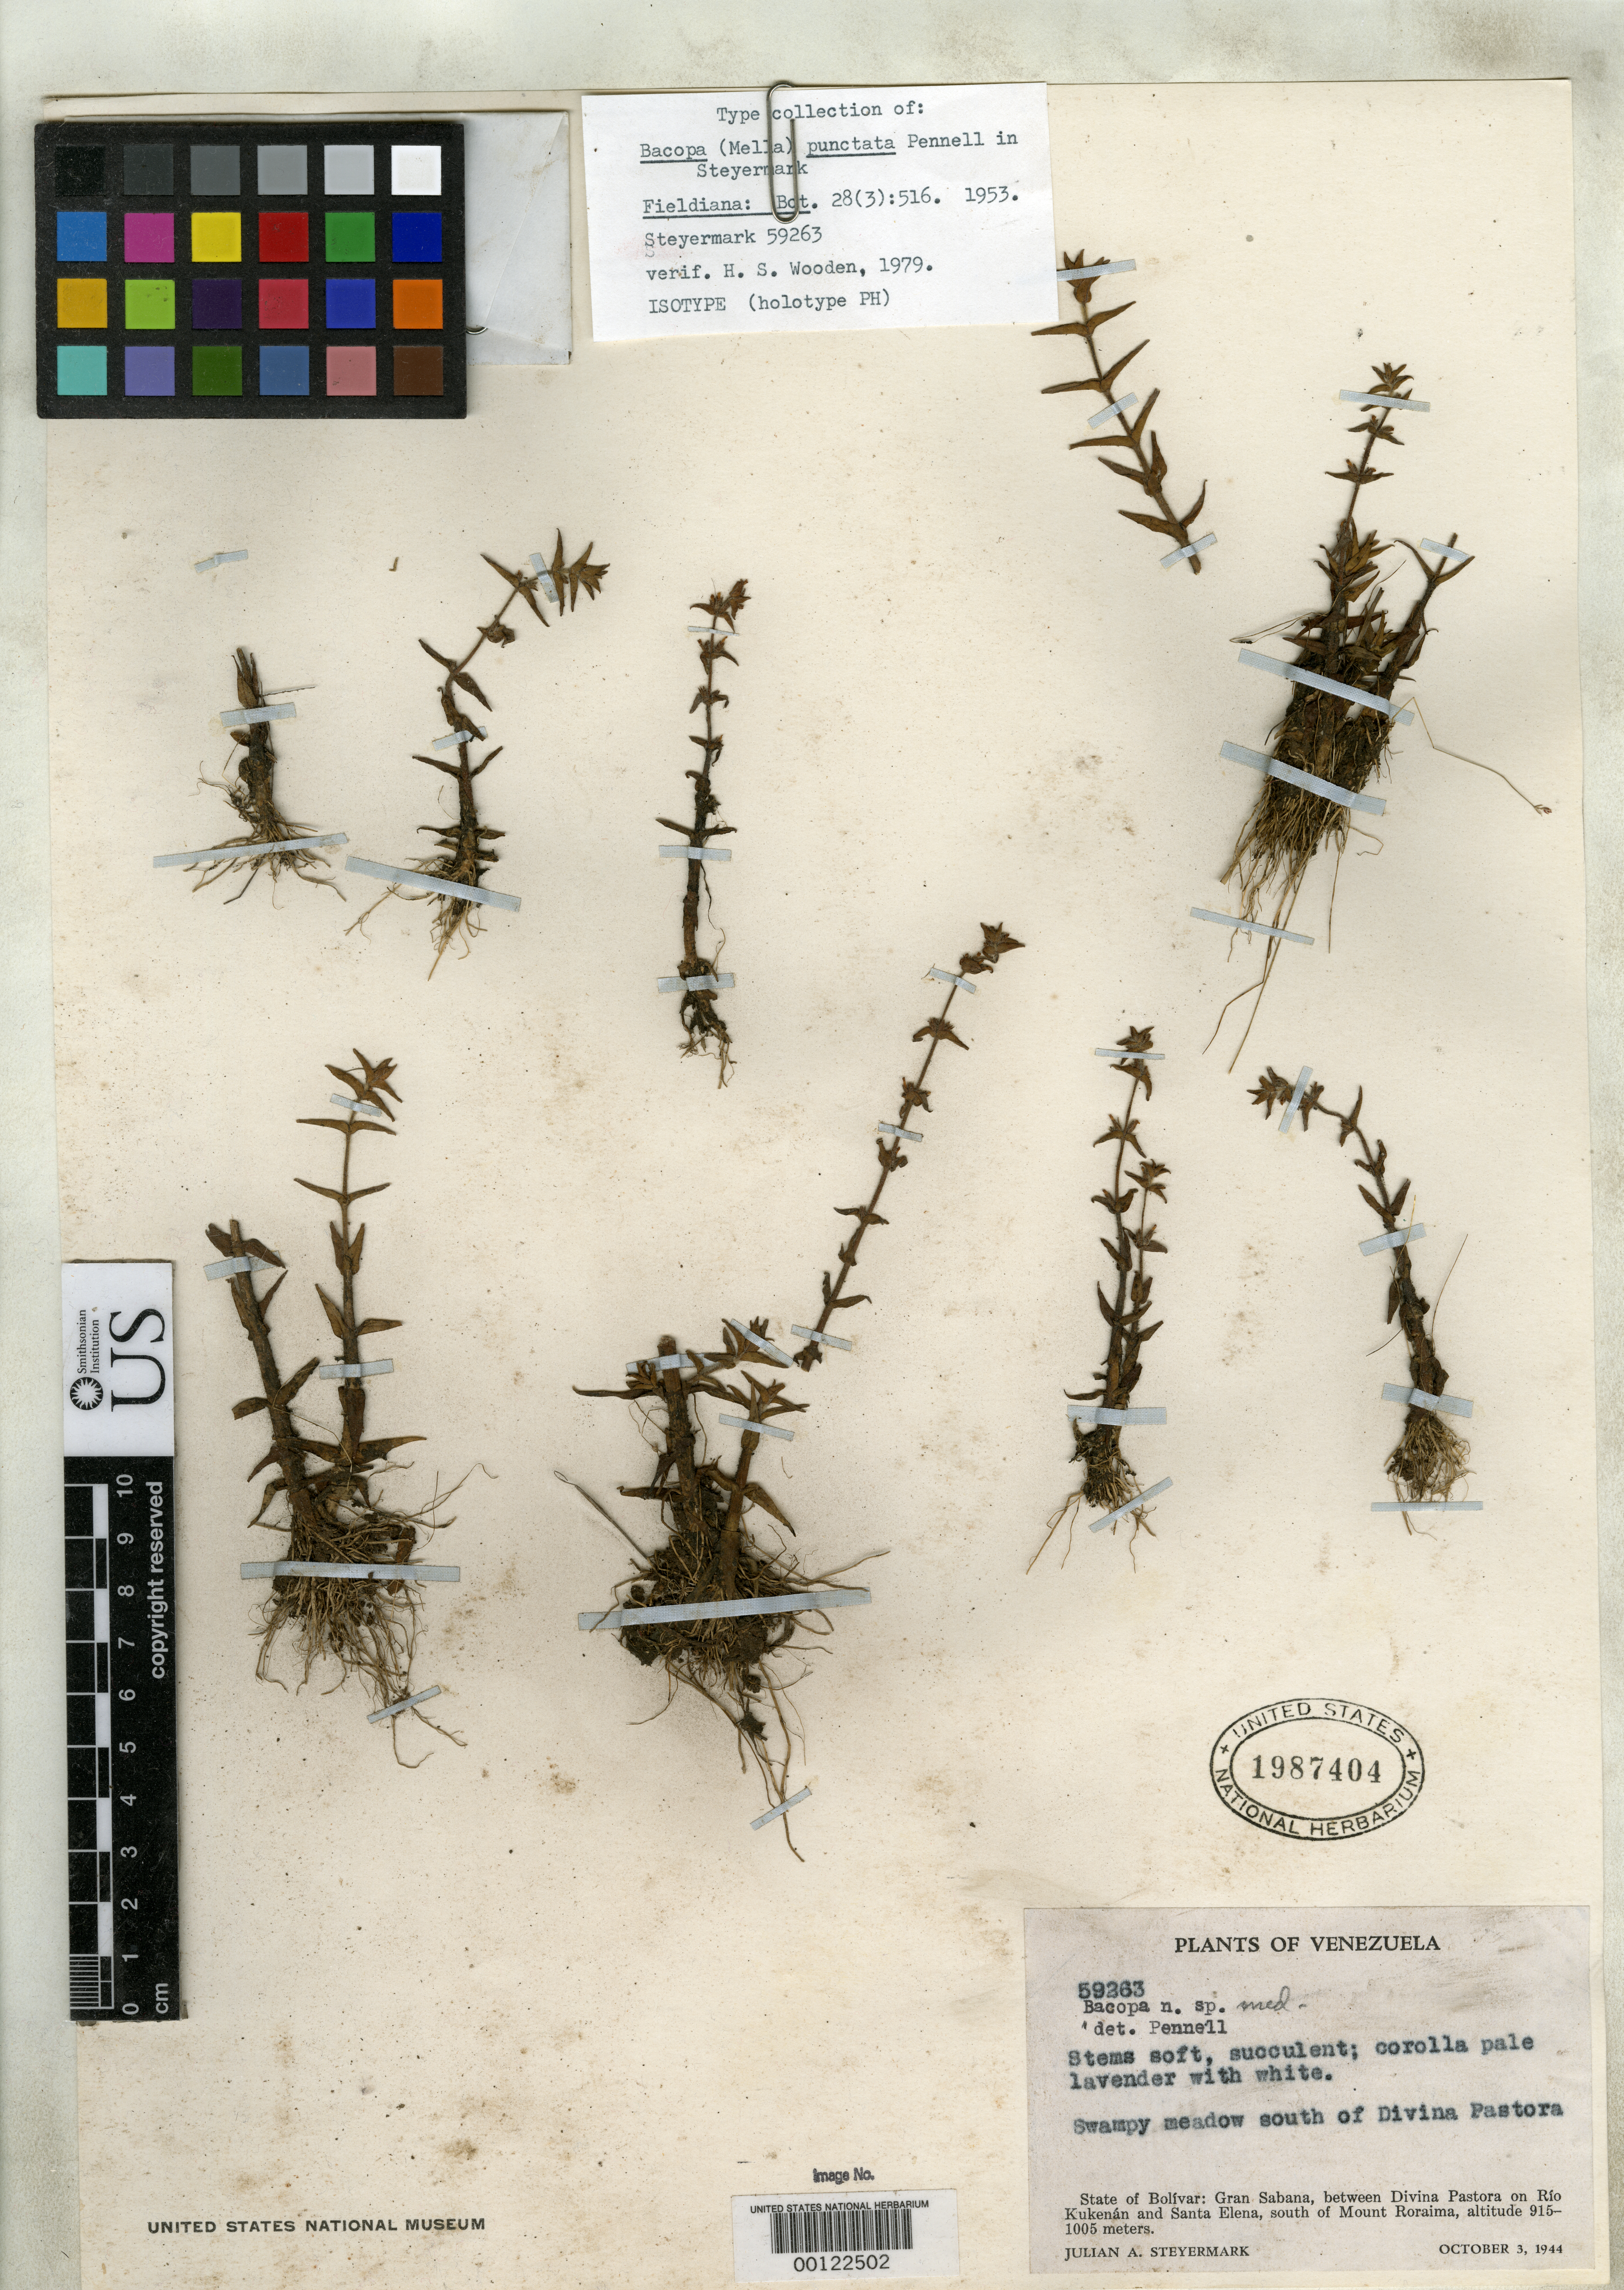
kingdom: Plantae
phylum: Tracheophyta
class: Magnoliopsida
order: Lamiales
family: Plantaginaceae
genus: Bacopa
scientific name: Bacopa punctata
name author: Pennell in Steyerm.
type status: Isotype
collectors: J. Steyermark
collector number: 59263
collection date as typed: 03 Oct 1944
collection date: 1944-10-03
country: Venezuela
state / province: Bolivar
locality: Gran Saban, between Divina Pastora on Rio Kukenan & Santa Elena, south of Mt. Roraina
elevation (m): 915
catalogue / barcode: US 1987404